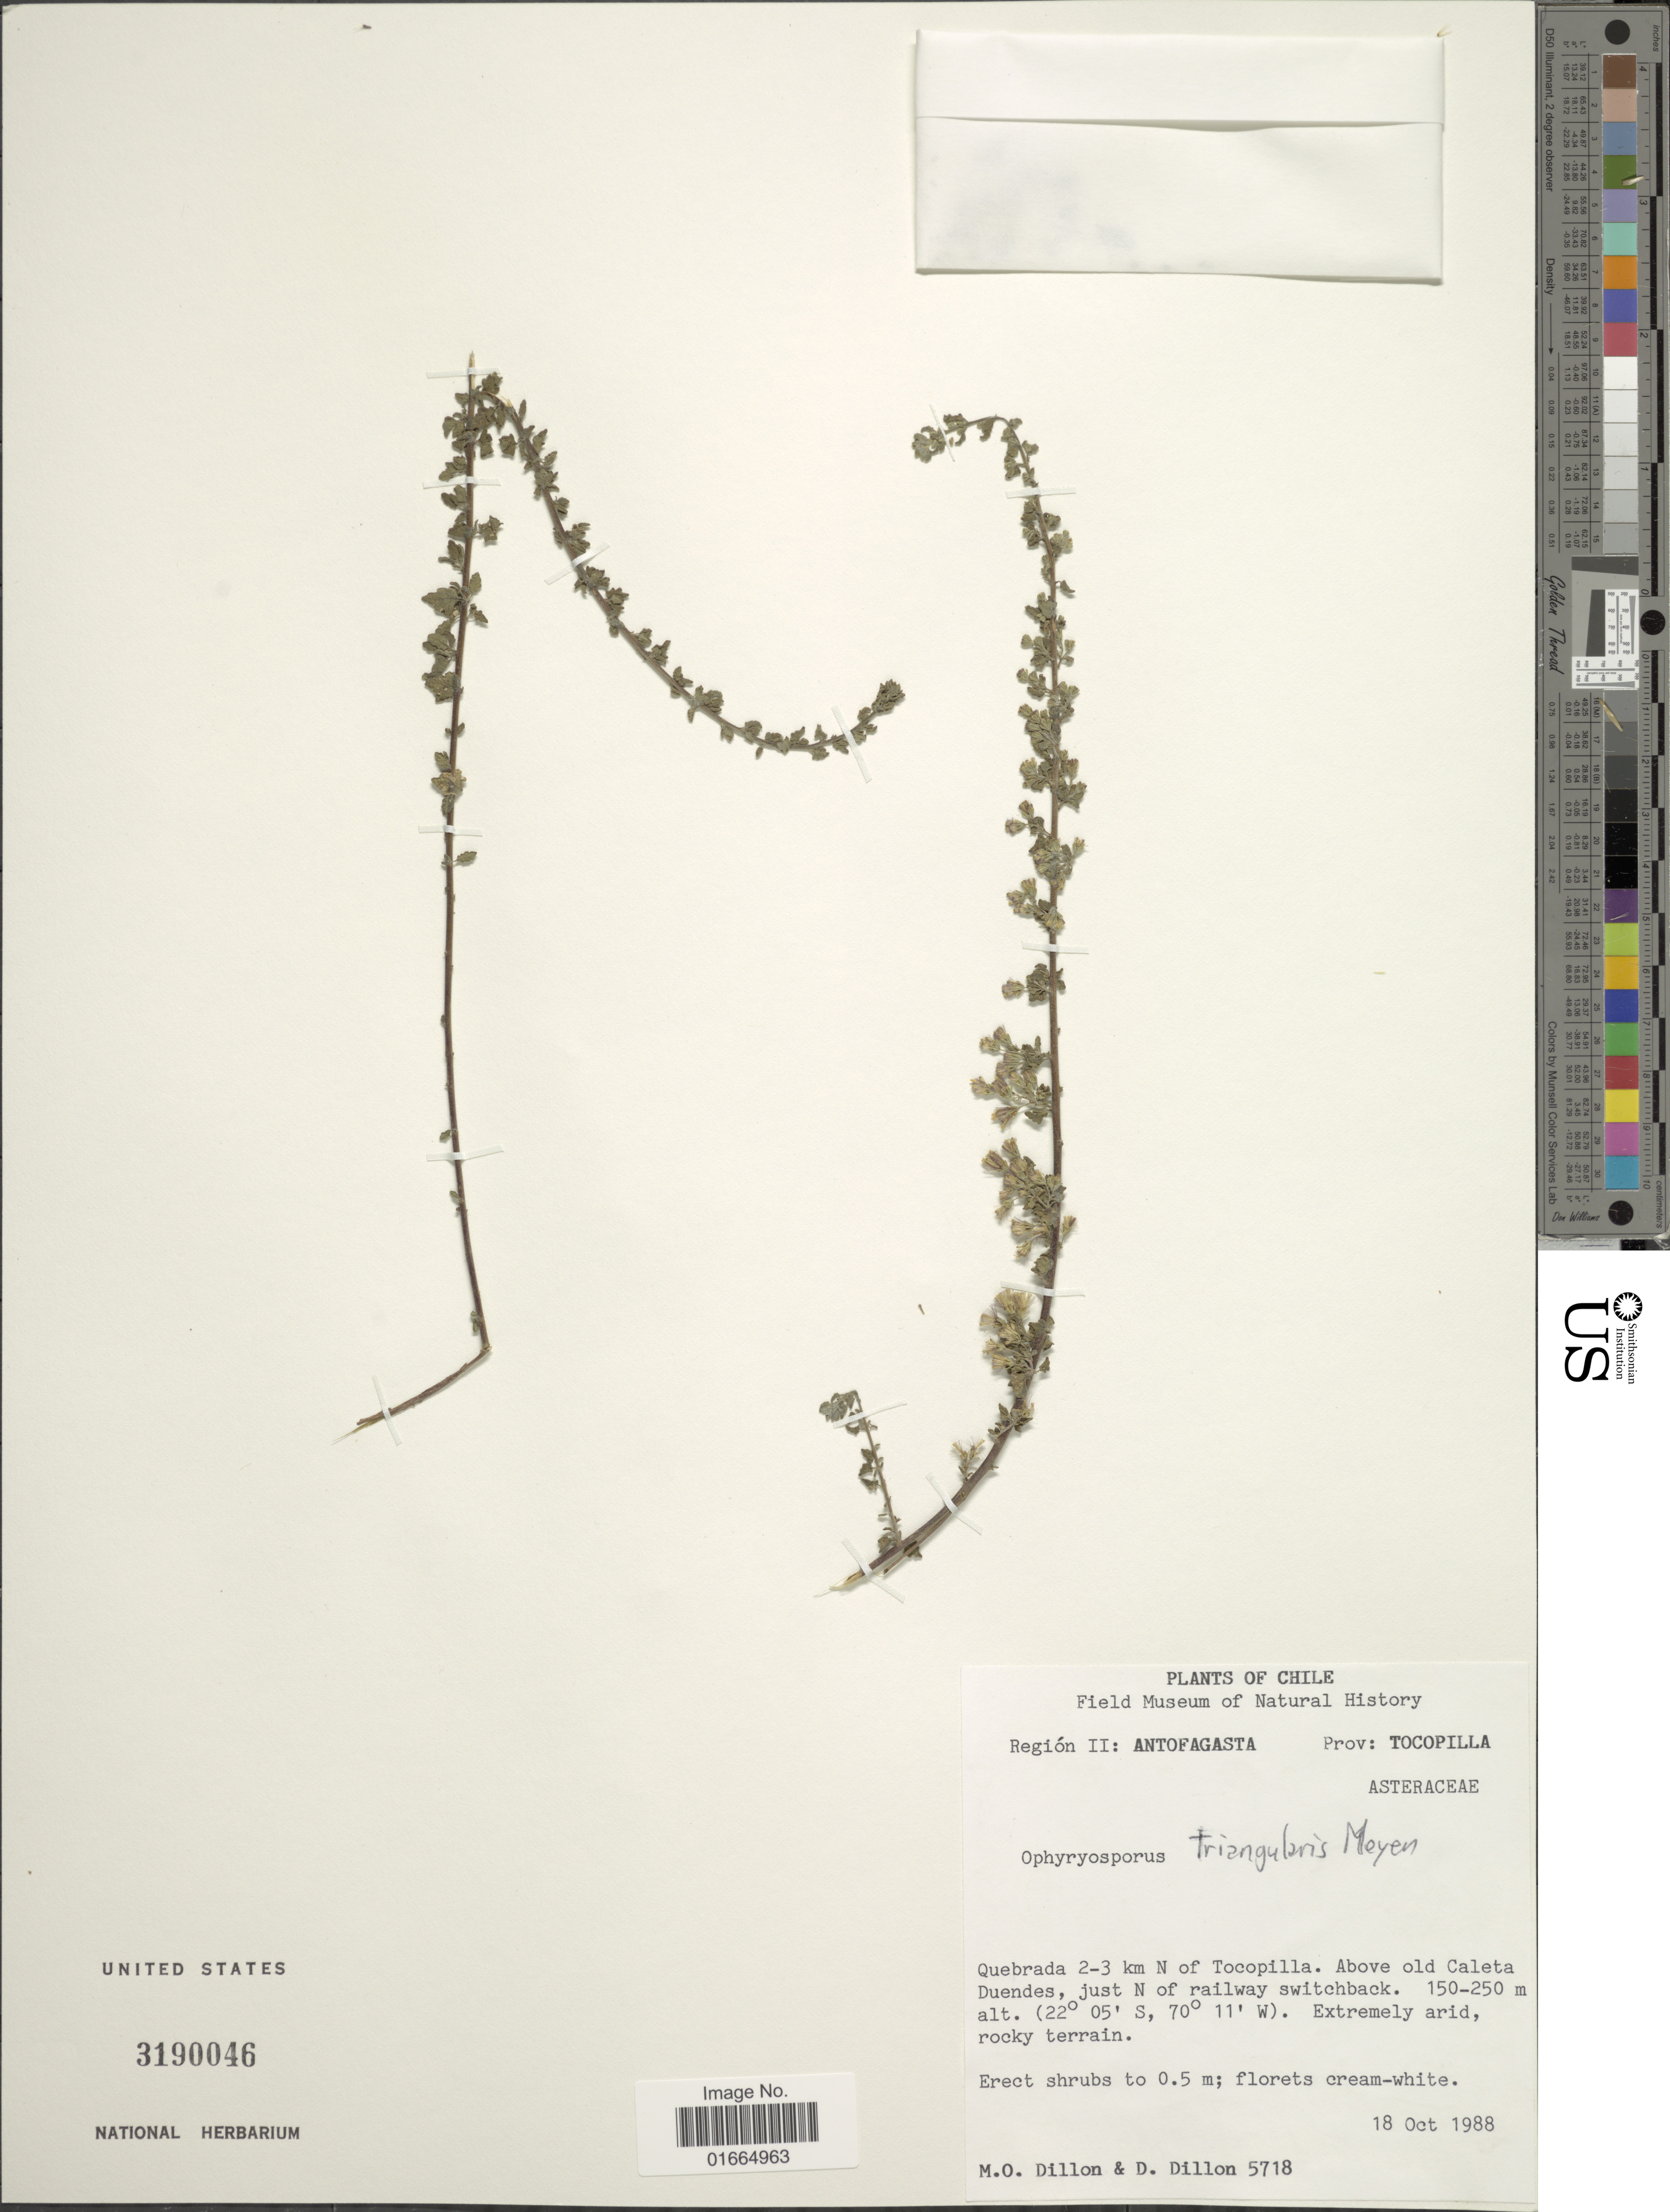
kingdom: Plantae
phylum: Tracheophyta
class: Magnoliopsida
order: Asterales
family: Asteraceae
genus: Ophryosporus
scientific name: Ophryosporus triangularis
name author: Meyen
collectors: M. O. Dillon & D. Dillon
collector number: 5718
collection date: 1988-10-18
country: Chile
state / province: Antofagasta (II)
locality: Región II: Antofagasta. Prov: Tocopilla. Quebrada 2-3 km N of Tocopilla. Above old Caleta Duendas, just N of railway switchback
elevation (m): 150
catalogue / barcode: US 3190046